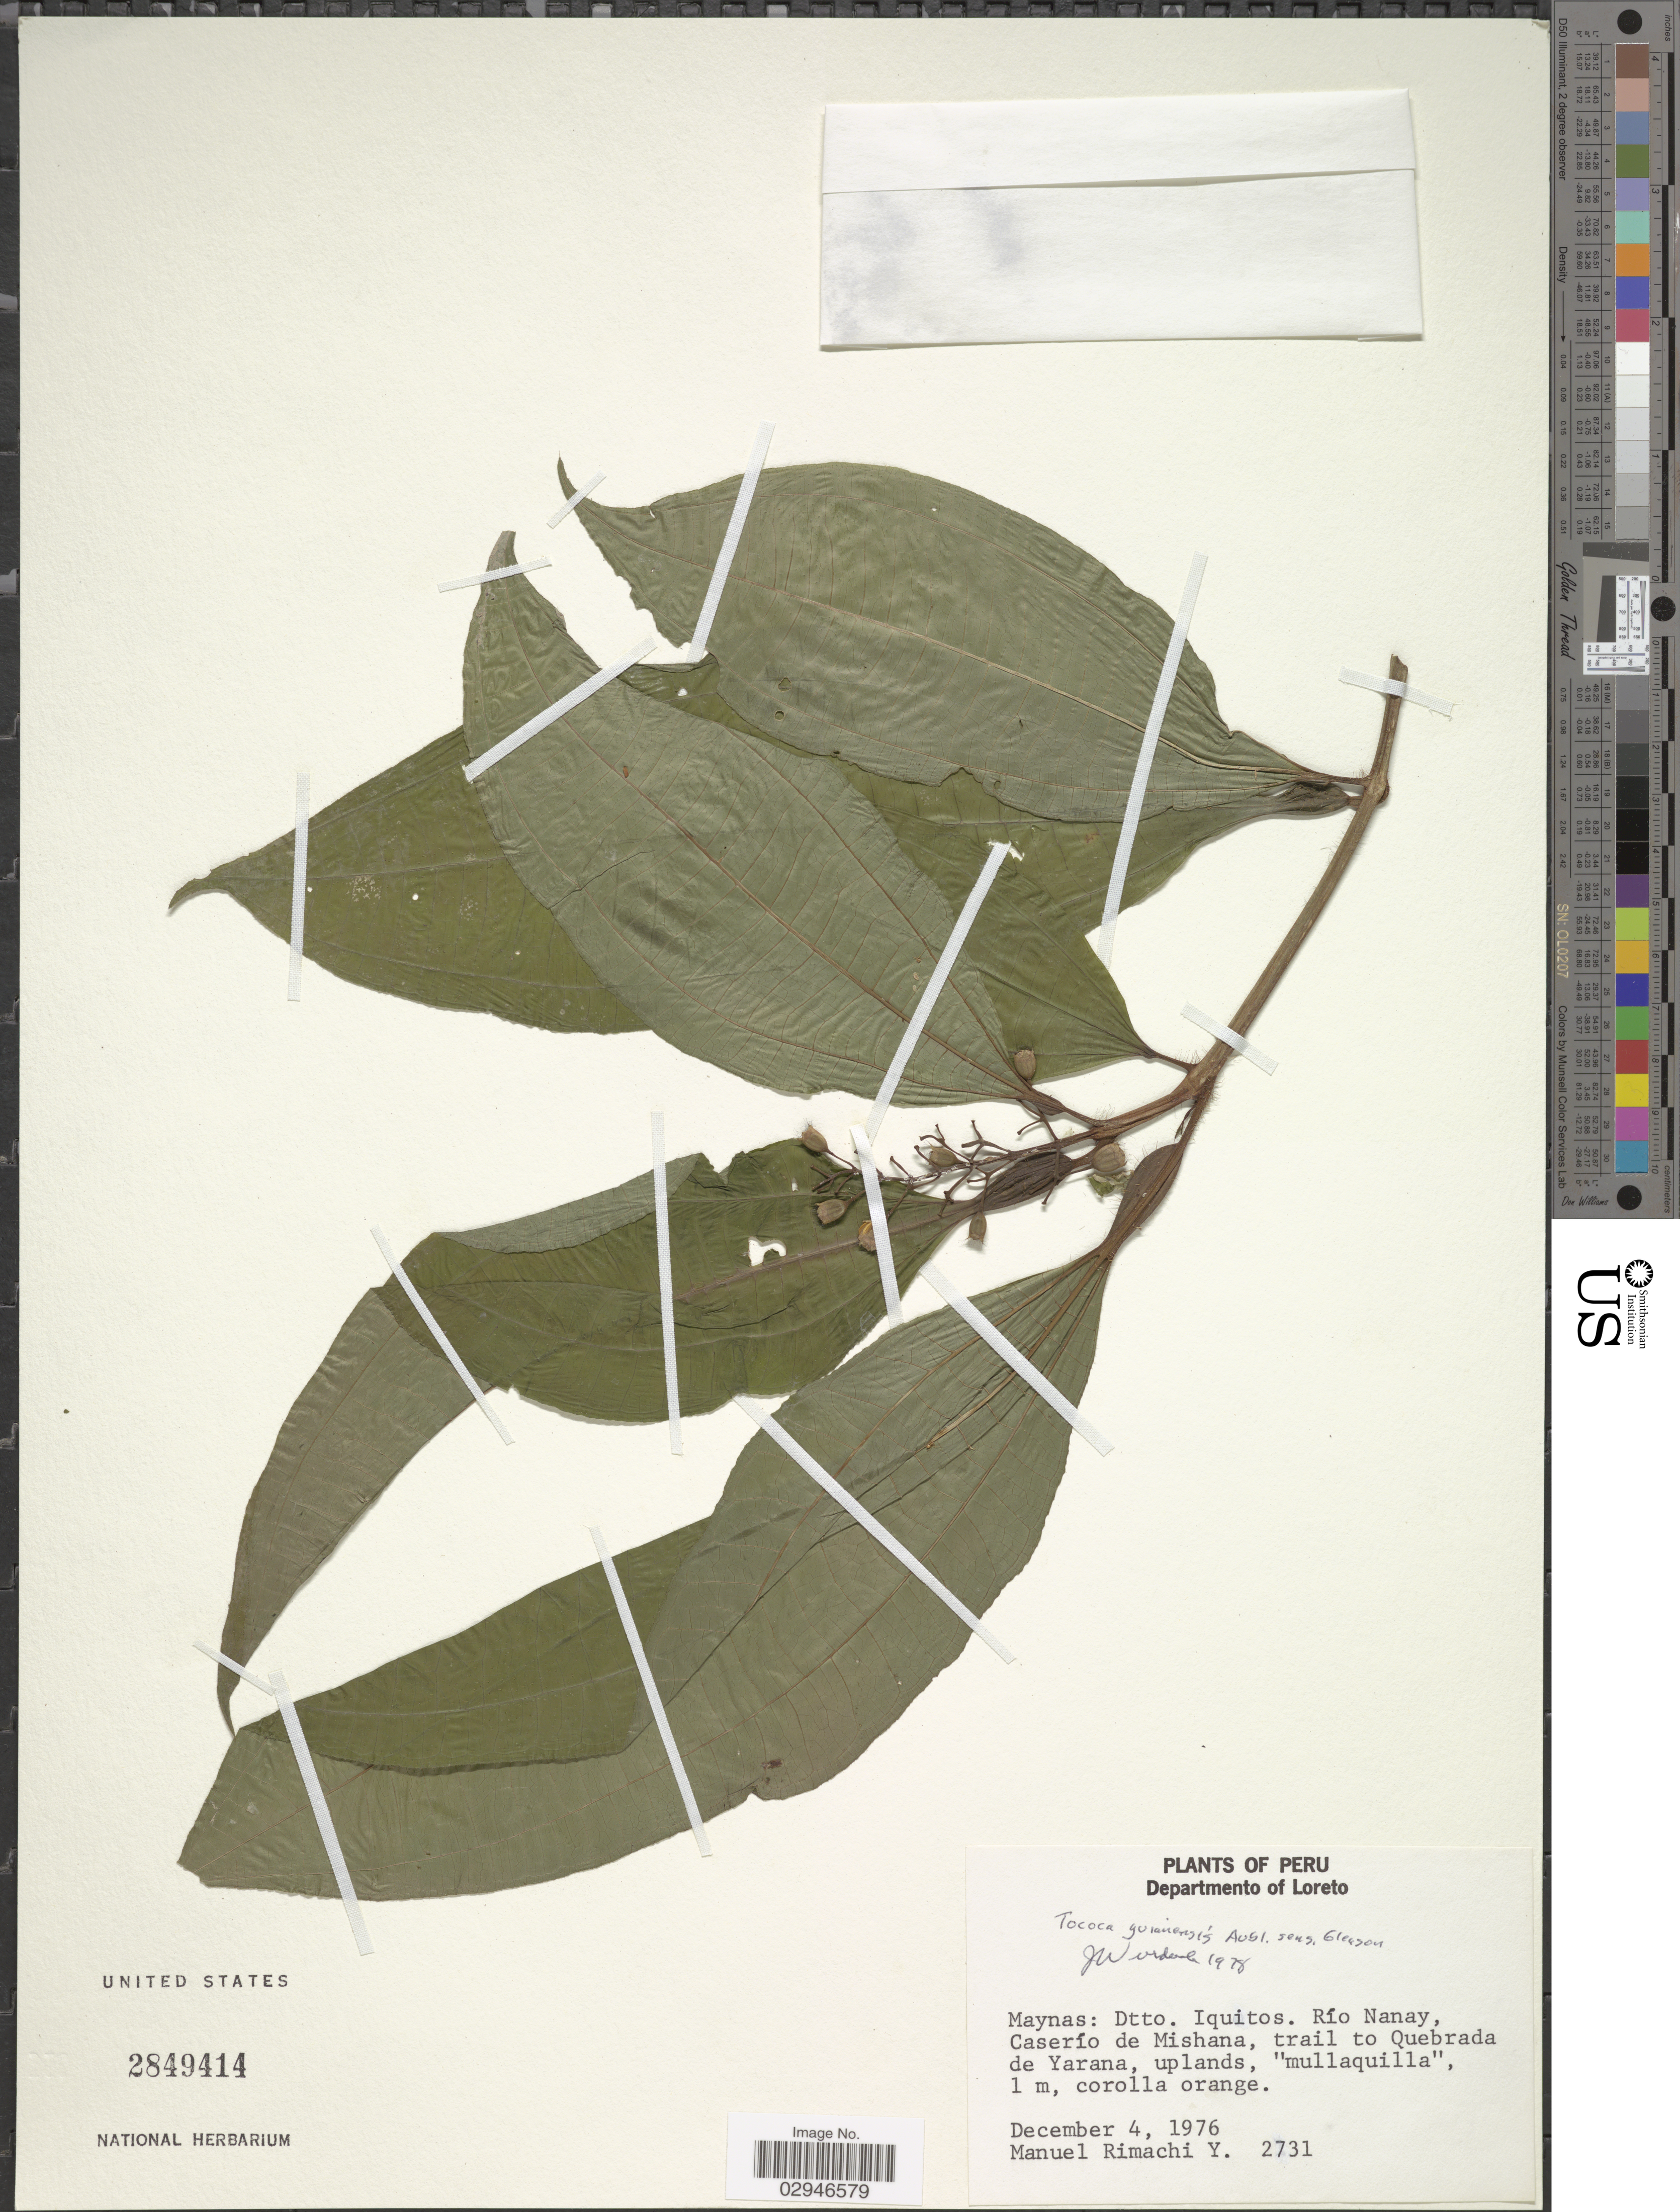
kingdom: Plantae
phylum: Tracheophyta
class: Magnoliopsida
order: Myrtales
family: Melastomataceae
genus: Tococa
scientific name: Tococa guianensis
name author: Aubl.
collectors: M. Rimachi Y.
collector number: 2731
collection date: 1976-12-04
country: Peru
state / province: Loreto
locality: Departmento of Loreto, Maynas, Dtto. Iquitos, Río Nanay, Caserío de Mishana, trail to Quebrada de Yarana.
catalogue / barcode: US 2849414